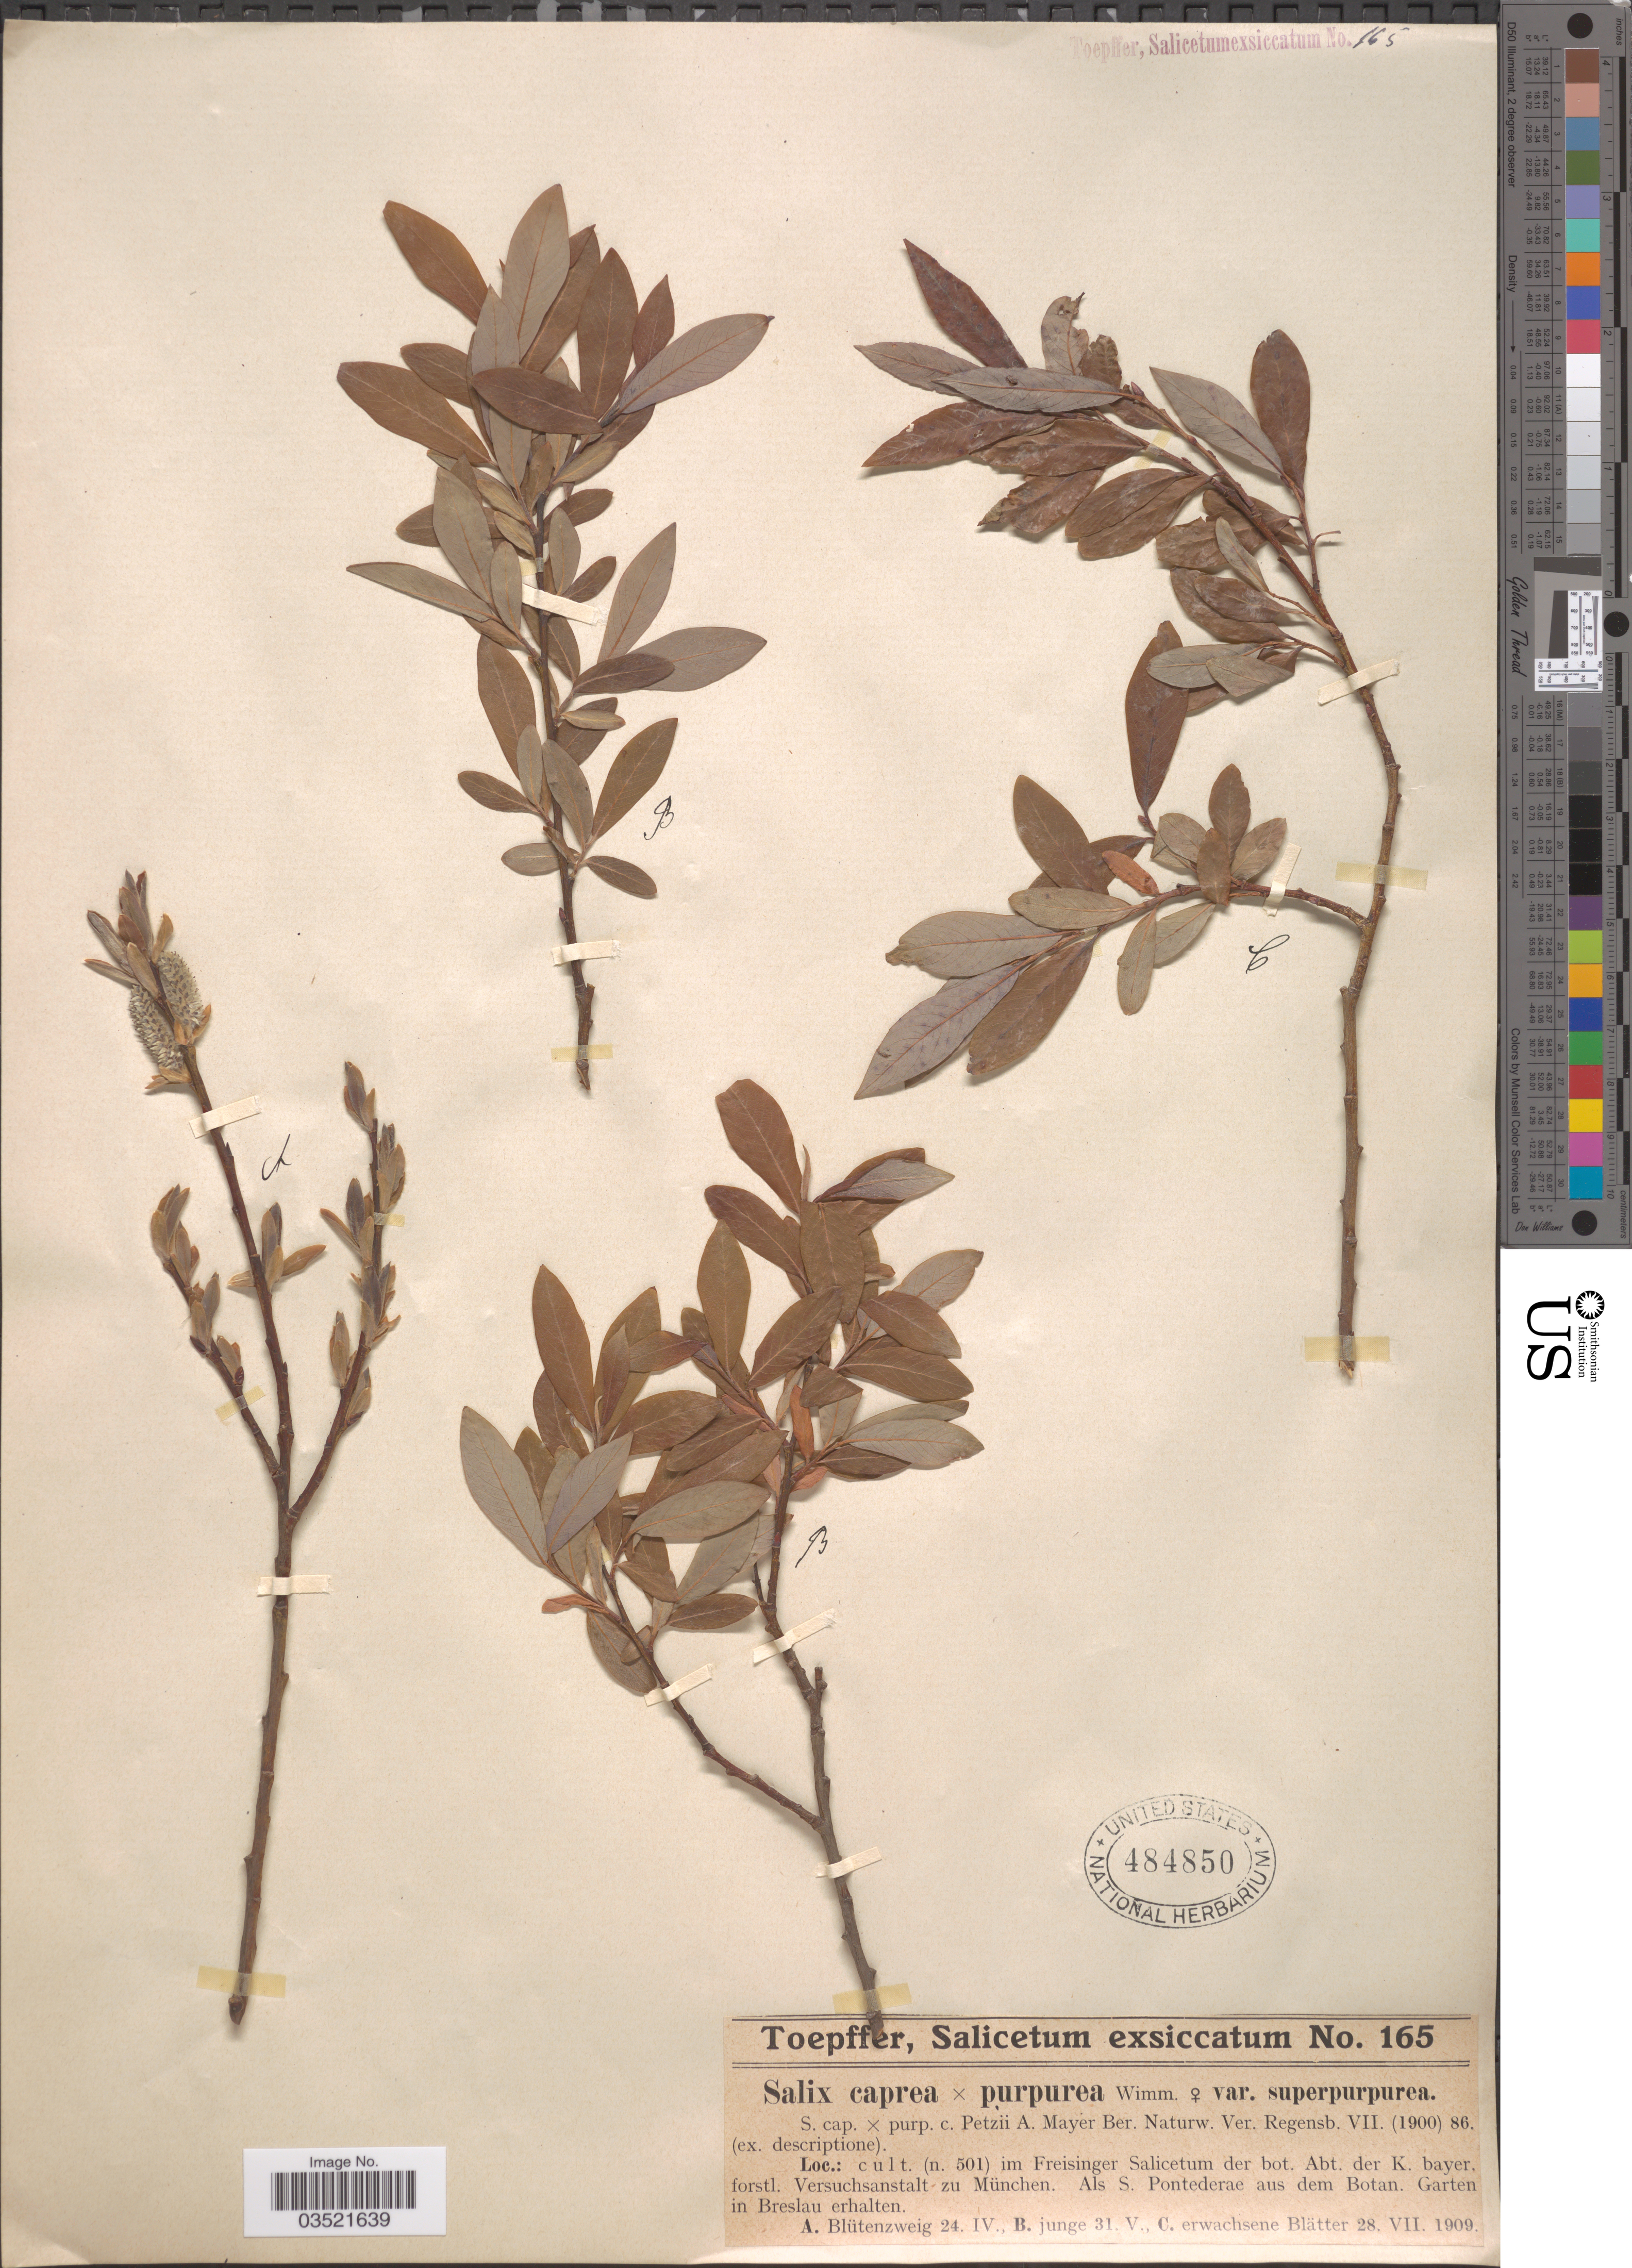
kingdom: Plantae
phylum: Tracheophyta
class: Magnoliopsida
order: Malpighiales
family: Salicaceae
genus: Salix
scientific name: Salix caprea x S. purpurea var. superpurpurea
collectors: C. G. Baenitz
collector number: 165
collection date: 1909-04-24/1909-07-28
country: Poland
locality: Cult. (n. 501) im Freisinger Salicetum der bot. Abt. der K. bayer, forstl. Versuchsanstalt zu München. Als S. Pontderae aus dem Botan. Garten in Breslau erhalten.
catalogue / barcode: US 484850